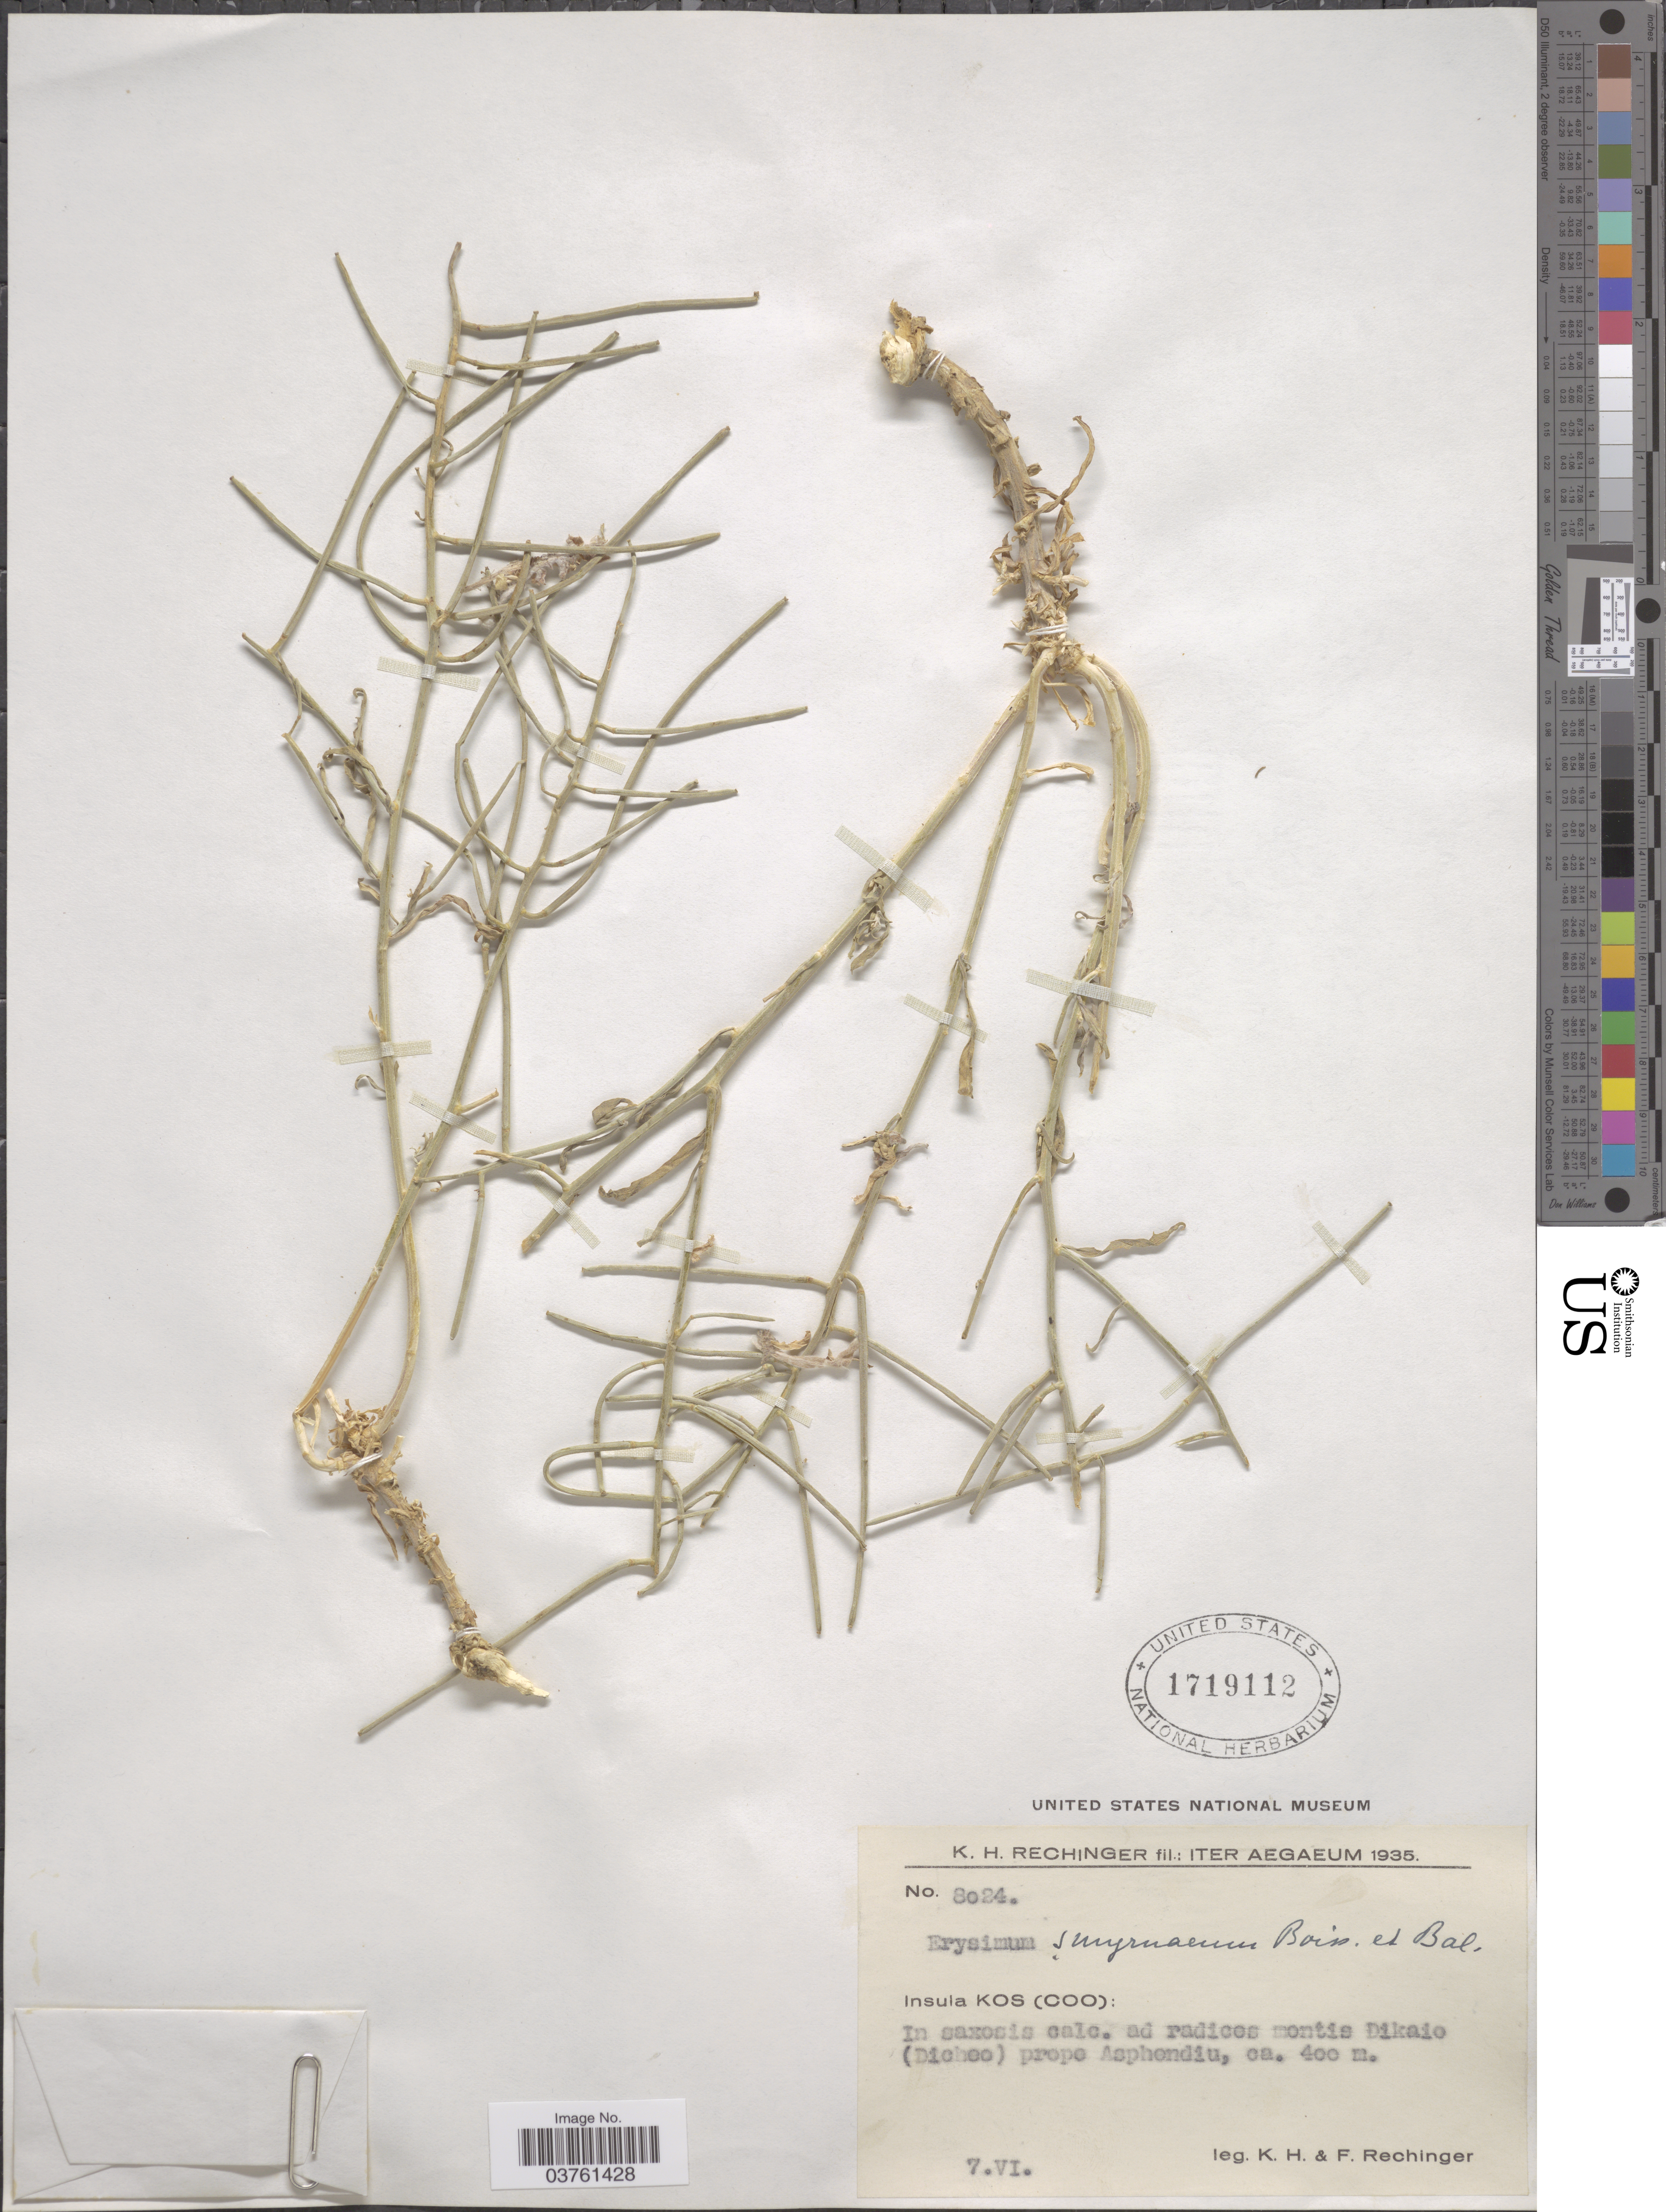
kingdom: Plantae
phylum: Tracheophyta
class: Magnoliopsida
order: Brassicales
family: Brassicaceae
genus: Erysimum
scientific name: Erysimum smyrnaeum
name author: Boiss. & Balansa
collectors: K. H. Rechinger & F. Rechinger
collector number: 8024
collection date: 1935-06-07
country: Greece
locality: Iter Aegaeum. Insula Kos (Coo): In Saxosis calc. ad radices montis Dikaio (Dicheo) prope Asphendiu.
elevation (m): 400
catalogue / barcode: US 1719112